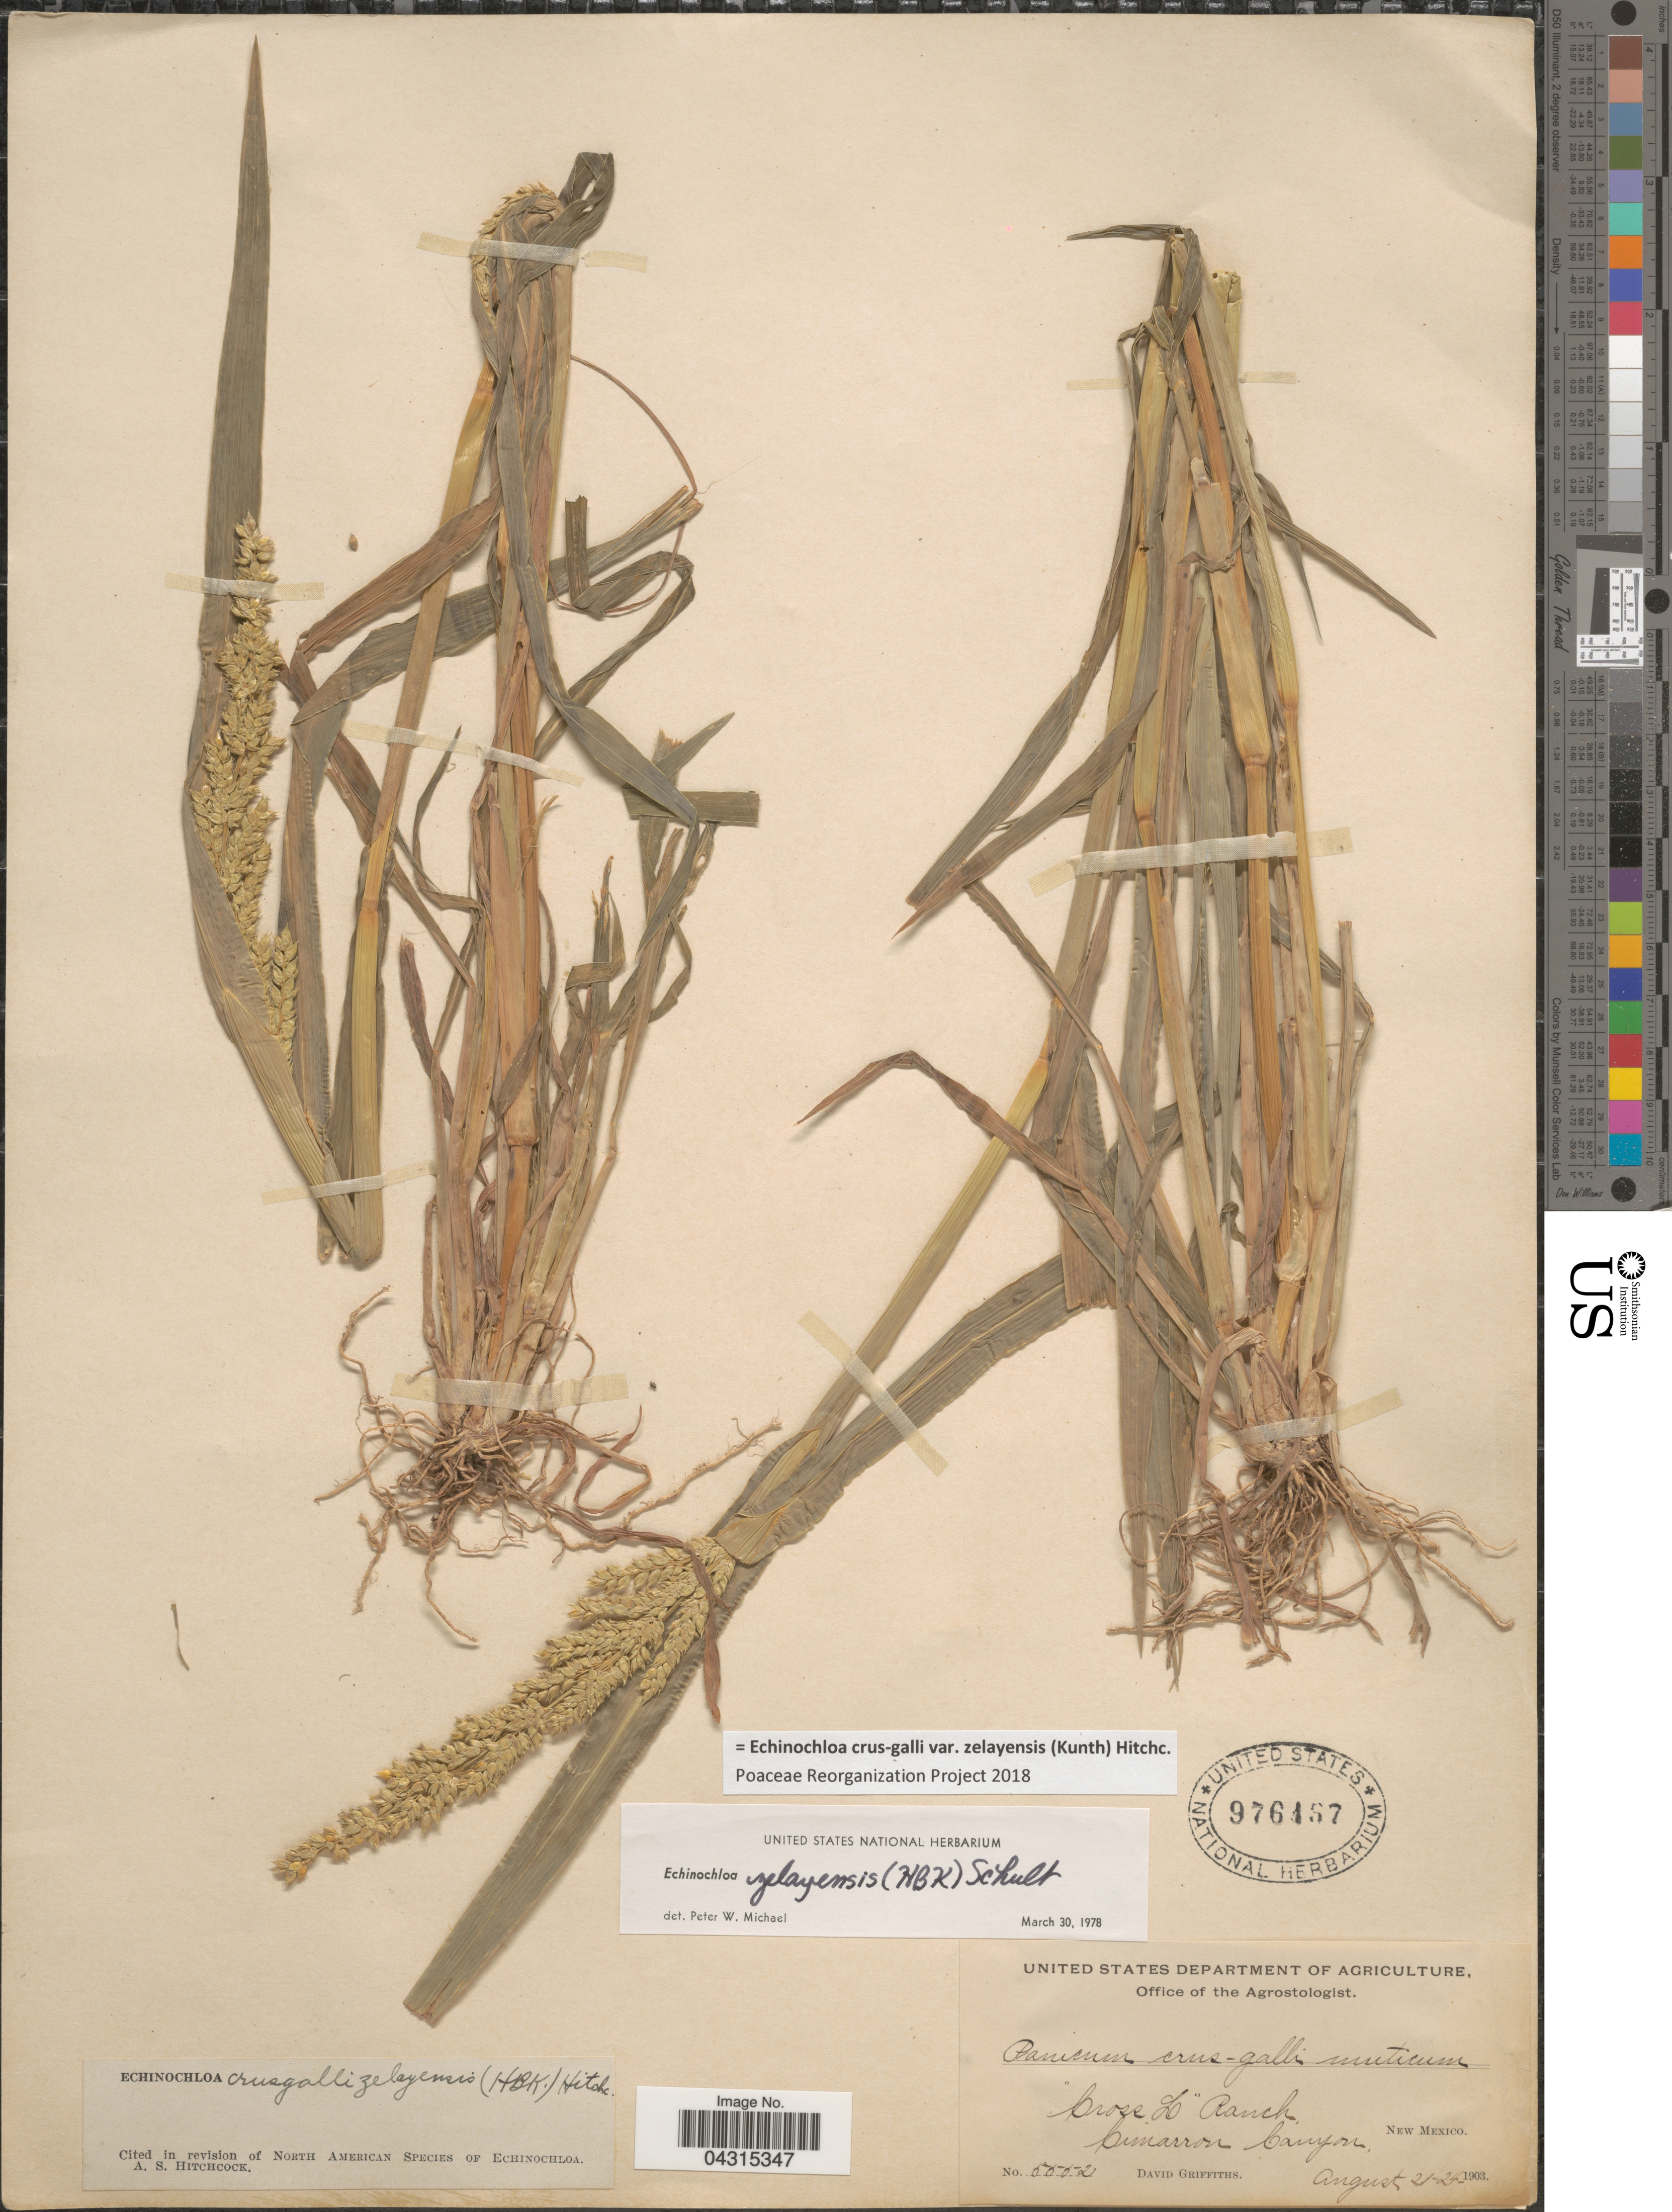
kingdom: Plantae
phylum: Tracheophyta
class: Liliopsida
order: Poales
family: Poaceae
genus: Echinochloa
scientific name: Echinochloa crus-galli var. zelayensis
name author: (Kunth) Hitchc.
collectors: D. Griffiths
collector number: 5552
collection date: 1903-08-21/1903-08-24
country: United States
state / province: New Mexico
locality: Cross L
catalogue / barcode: US 976467